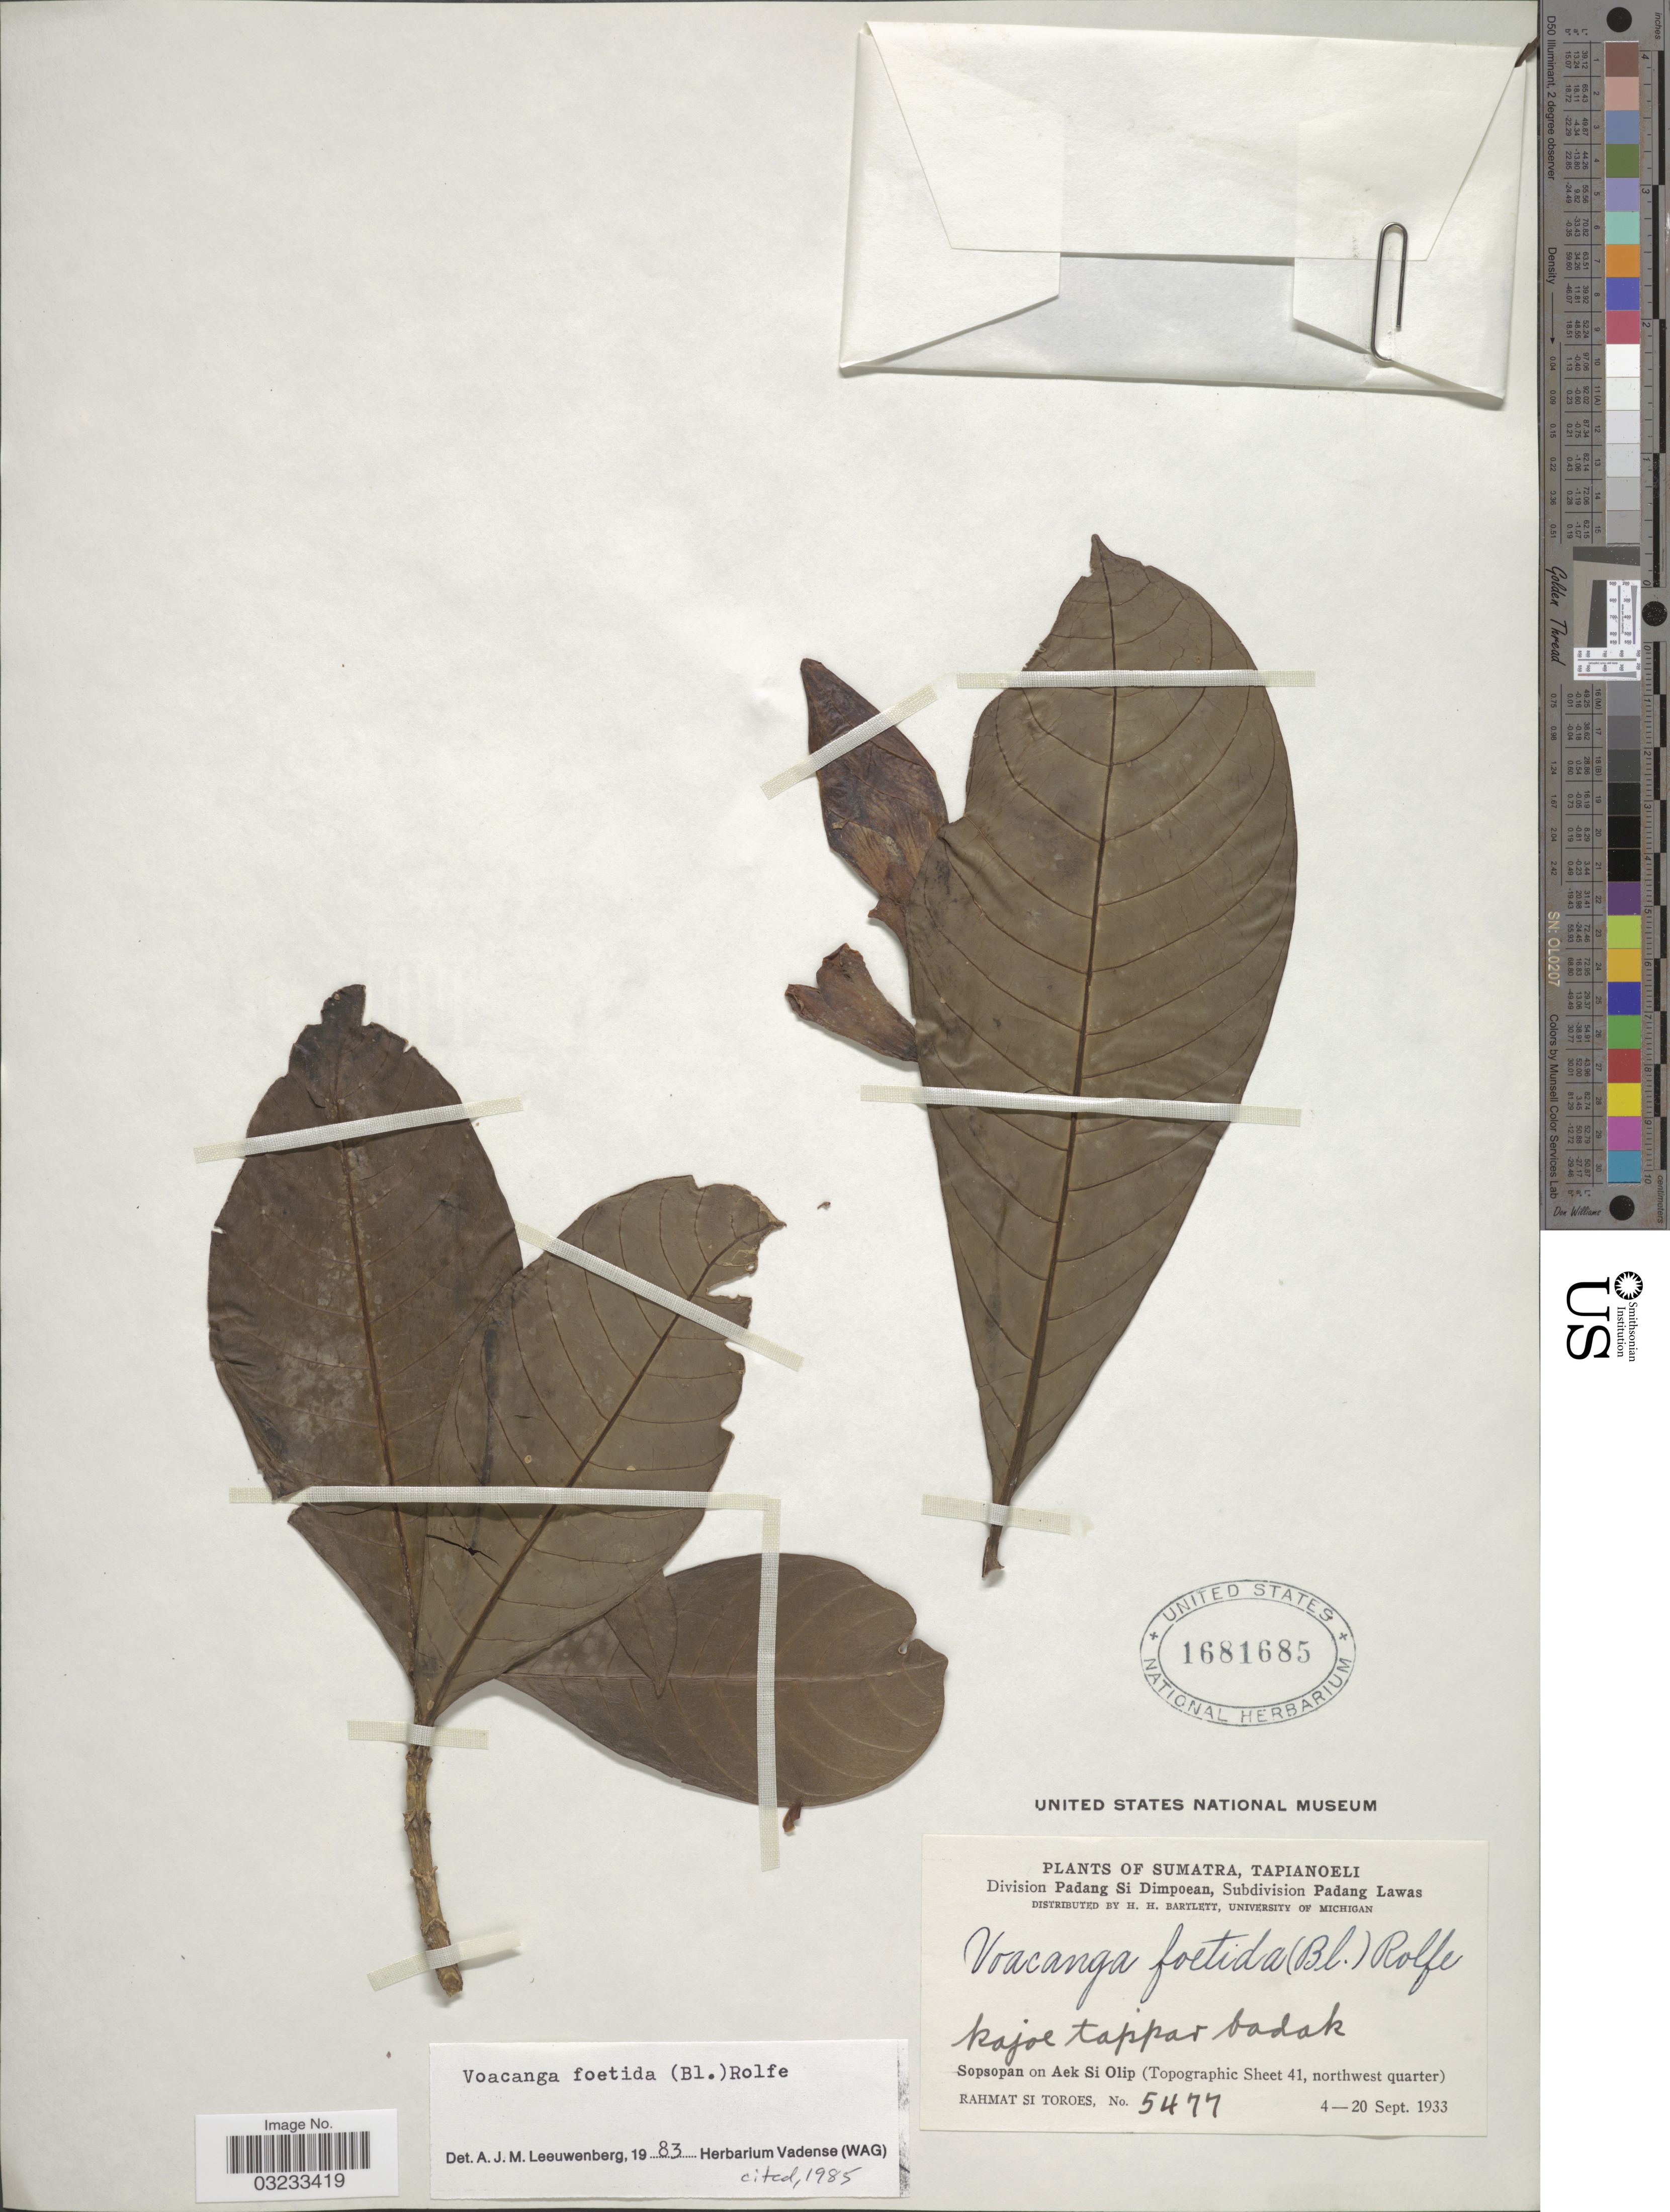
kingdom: Plantae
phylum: Tracheophyta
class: Magnoliopsida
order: Gentianales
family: Apocynaceae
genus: Voacanga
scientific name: Voacanga foetida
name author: (Blume) Rolfe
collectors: Rahmat Si Boeea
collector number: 5477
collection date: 1933-09-04/1933-09-20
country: Indonesia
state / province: Sumatra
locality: Tapianoeli, Division Padang Si Dimpoean, Subdivision Padang Lawas, Sopsopan on Aek Si Olip (Topographic Sheet 41, northwest quarter).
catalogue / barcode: US 1681685